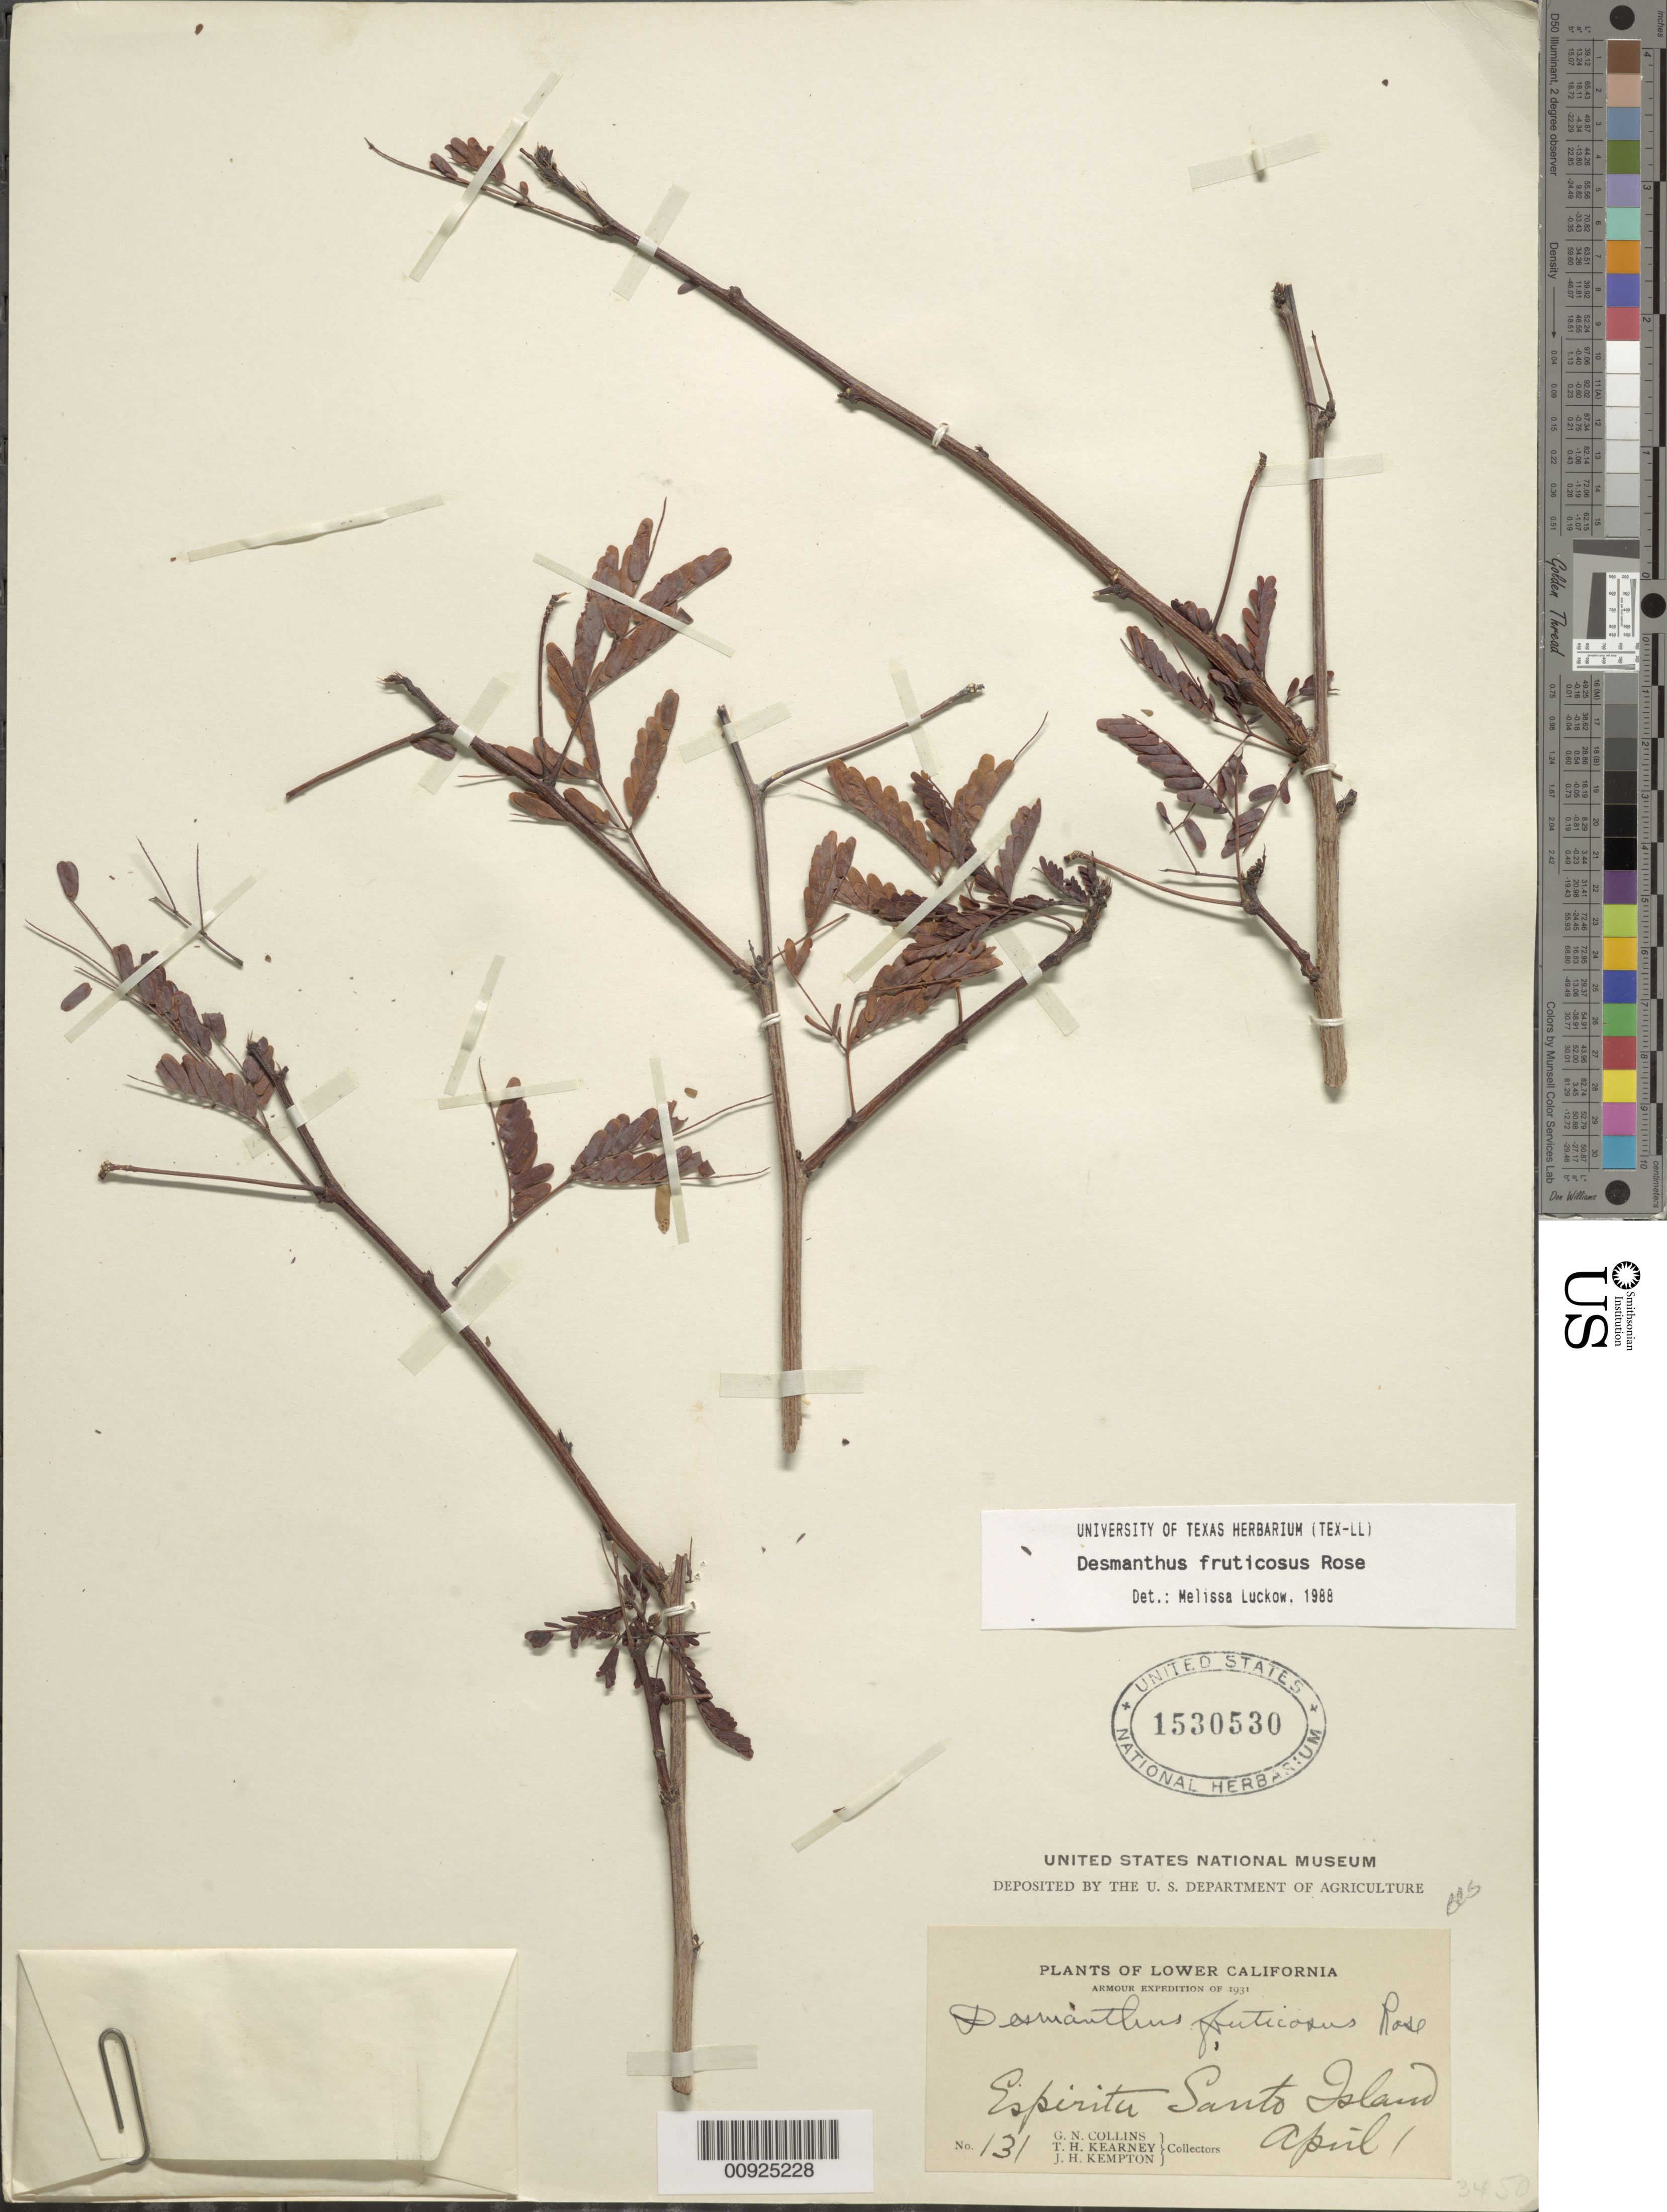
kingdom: Plantae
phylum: Tracheophyta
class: Magnoliopsida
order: Fabales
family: Fabaceae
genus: Desmanthus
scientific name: Desmanthus fruticosus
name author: Rose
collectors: G. N. Collins, T. H. Kearney & J. H. Kempton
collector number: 131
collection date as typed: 01 Apr 1931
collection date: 1931-04-01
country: Mexico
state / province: Baja California Sur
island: Espiritu Santo I.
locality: Espiritu Santo Island, Lower California.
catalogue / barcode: US 1530530